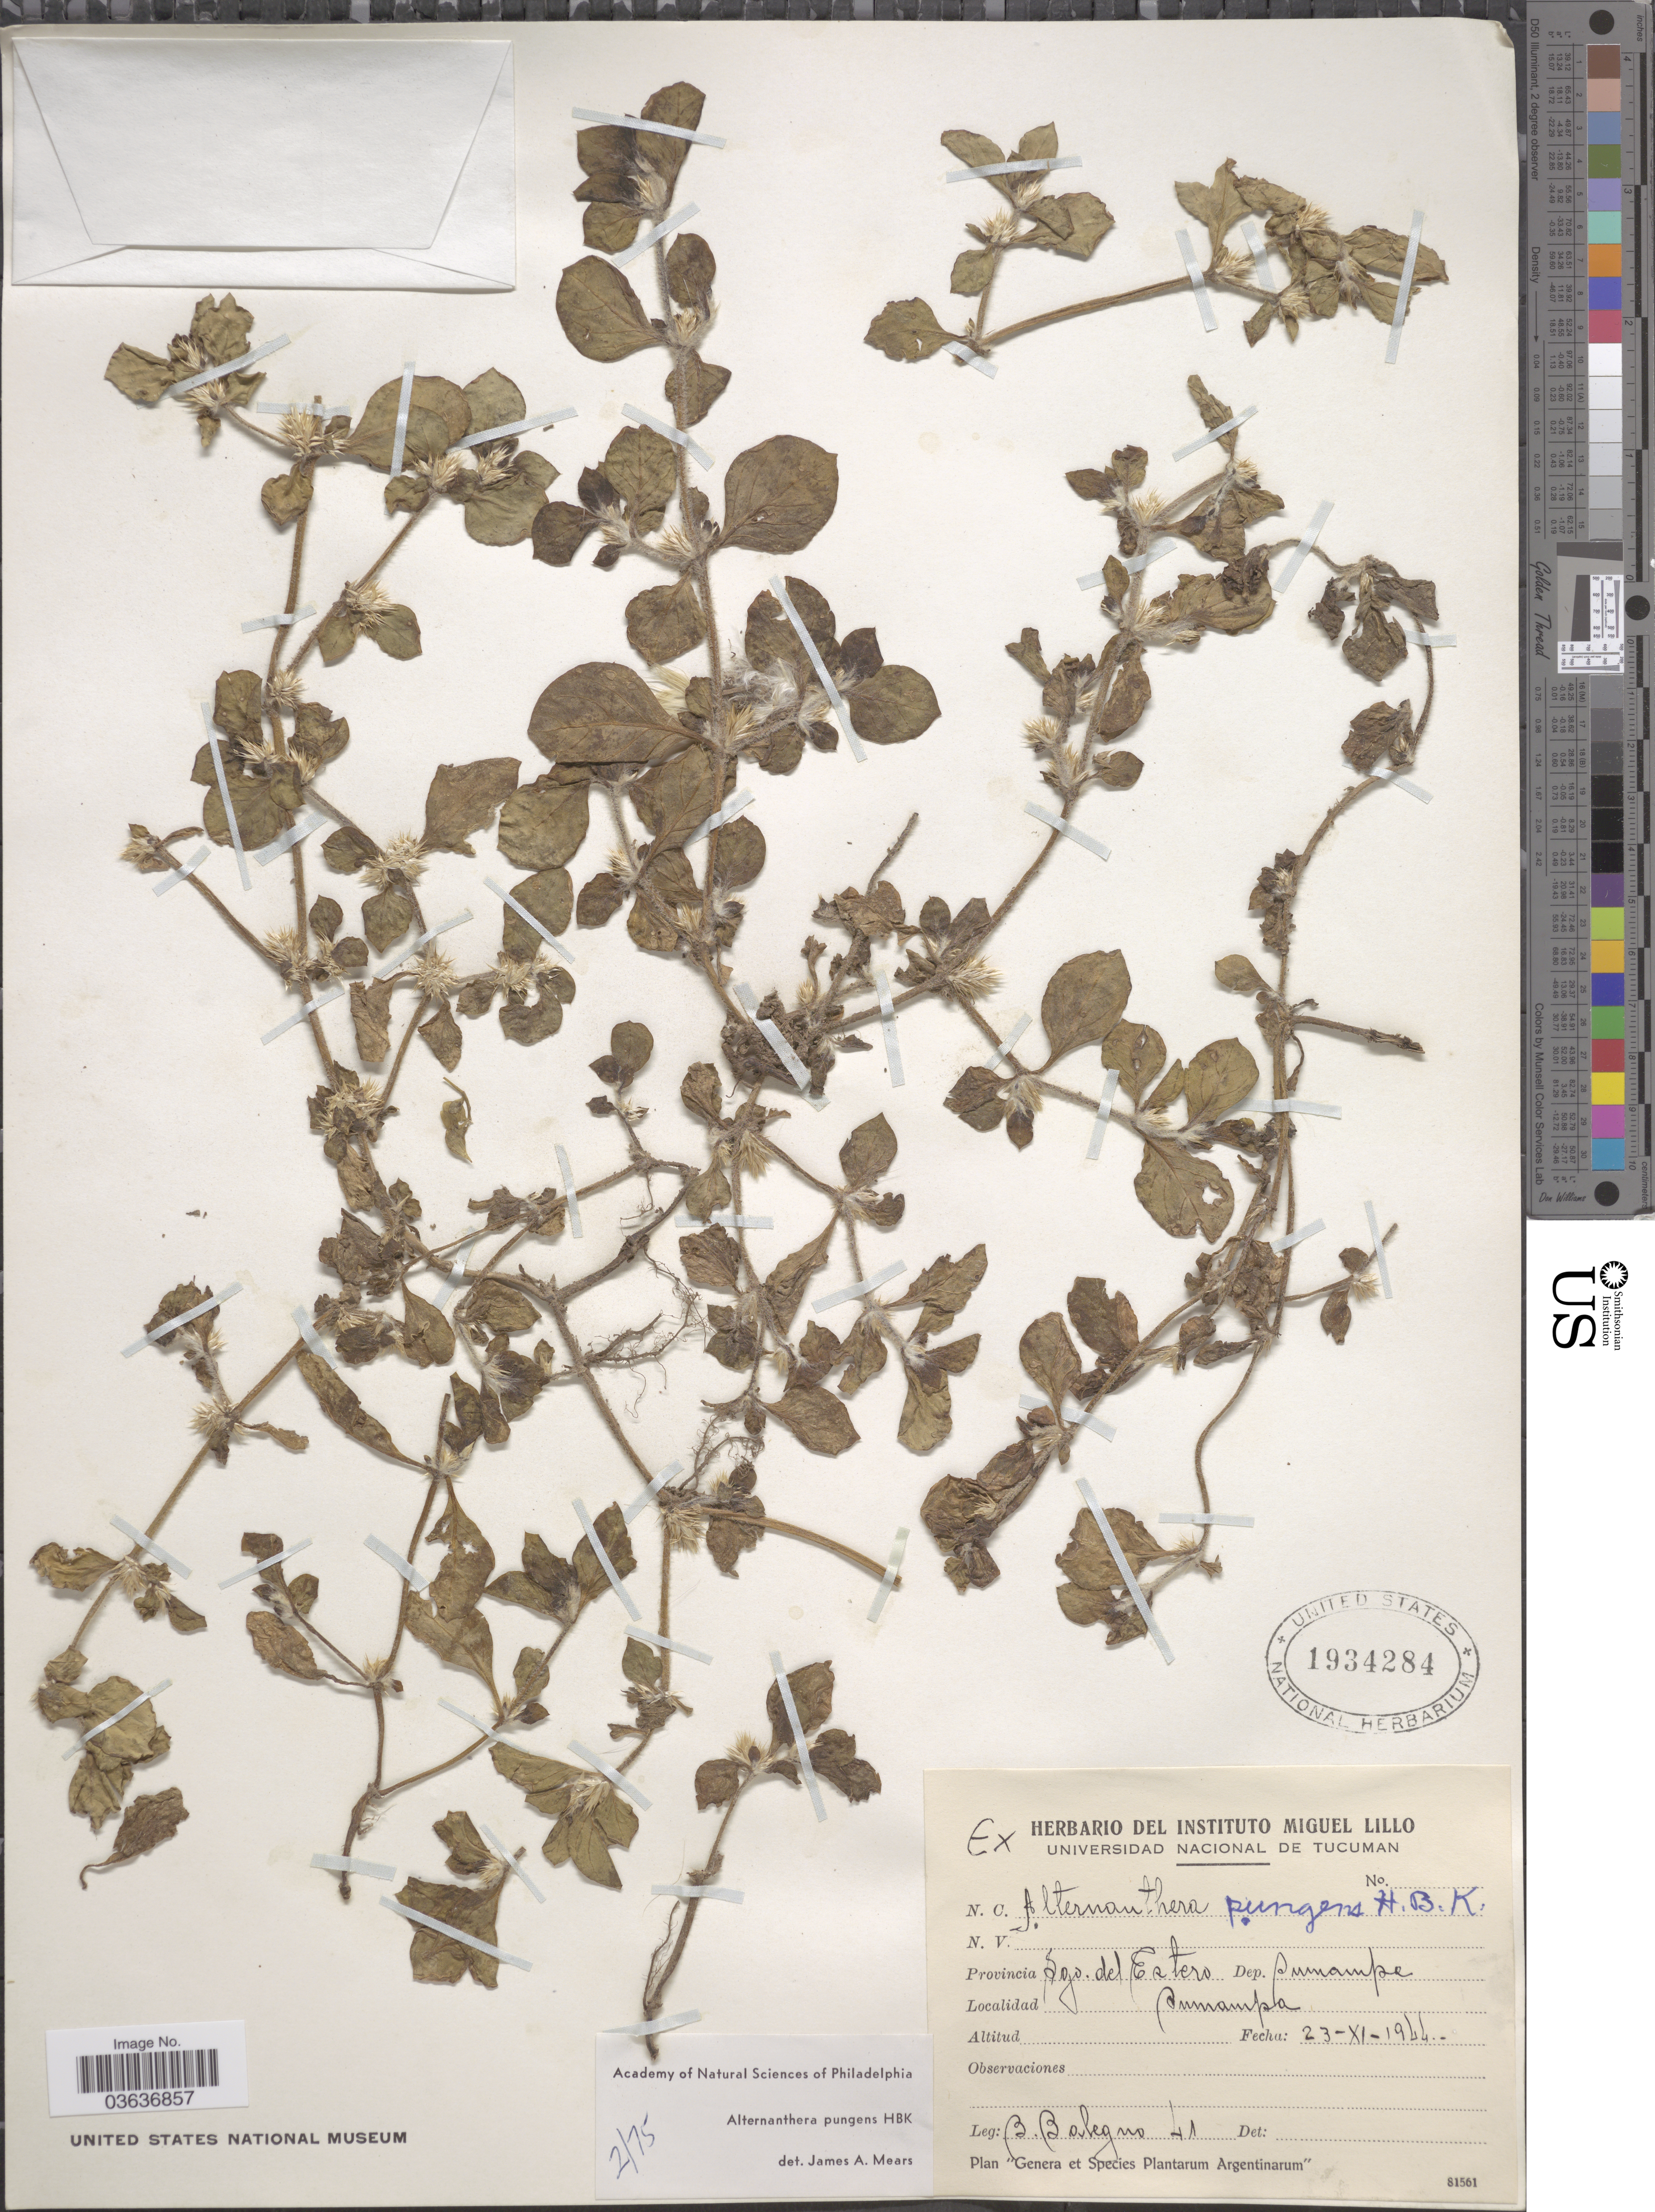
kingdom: Plantae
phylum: Tracheophyta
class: Magnoliopsida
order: Caryophyllales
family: Amaranthaceae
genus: Alternanthera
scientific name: Alternanthera pungens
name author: Kunth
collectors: B. Balegno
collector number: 41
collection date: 1944-11-23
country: Argentina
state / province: Tucuman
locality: Provincia Sgo. del Estero. Dep. Sumampa. Sumampa.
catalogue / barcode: US 1934284